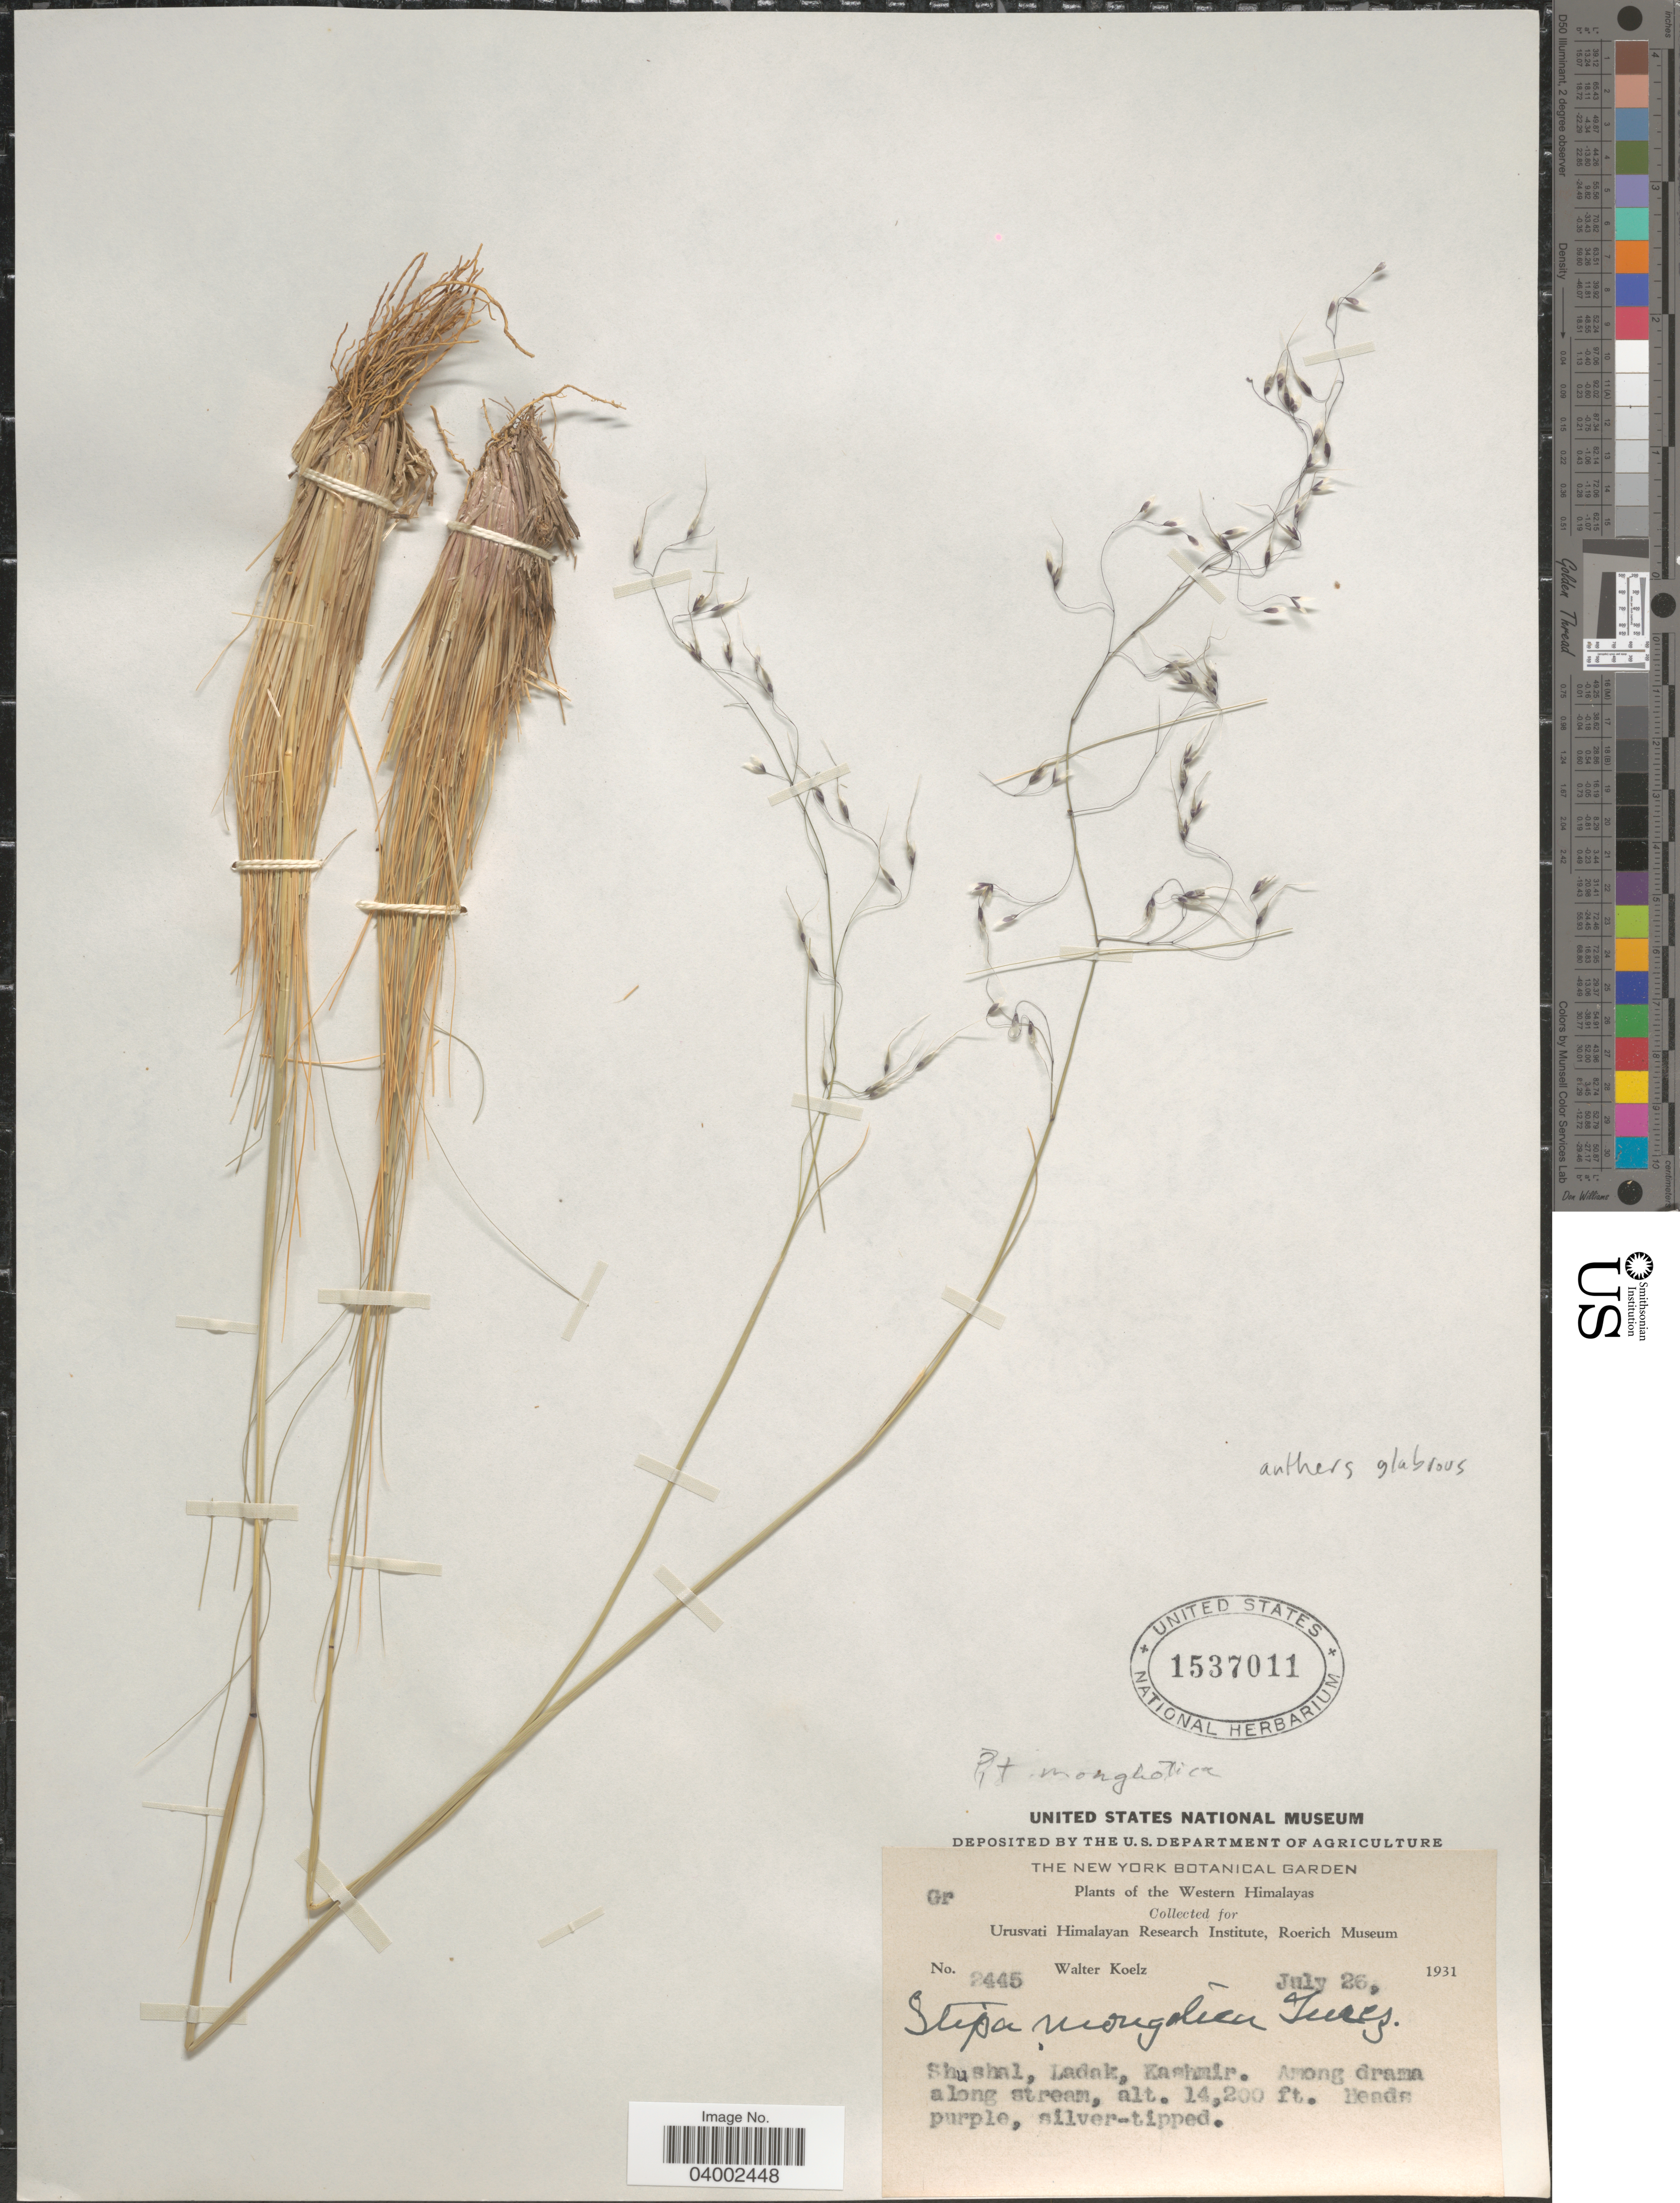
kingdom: Plantae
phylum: Tracheophyta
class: Liliopsida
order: Poales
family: Poaceae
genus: Ptilagrostis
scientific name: Ptilagrostis mongholica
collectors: W. N. Koelz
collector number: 2445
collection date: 1931-07-26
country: India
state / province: Ladakh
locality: Western Himalayas. Shushal, Ladak, Kashmir. Among drama along stream.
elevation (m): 4328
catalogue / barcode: US 1537011